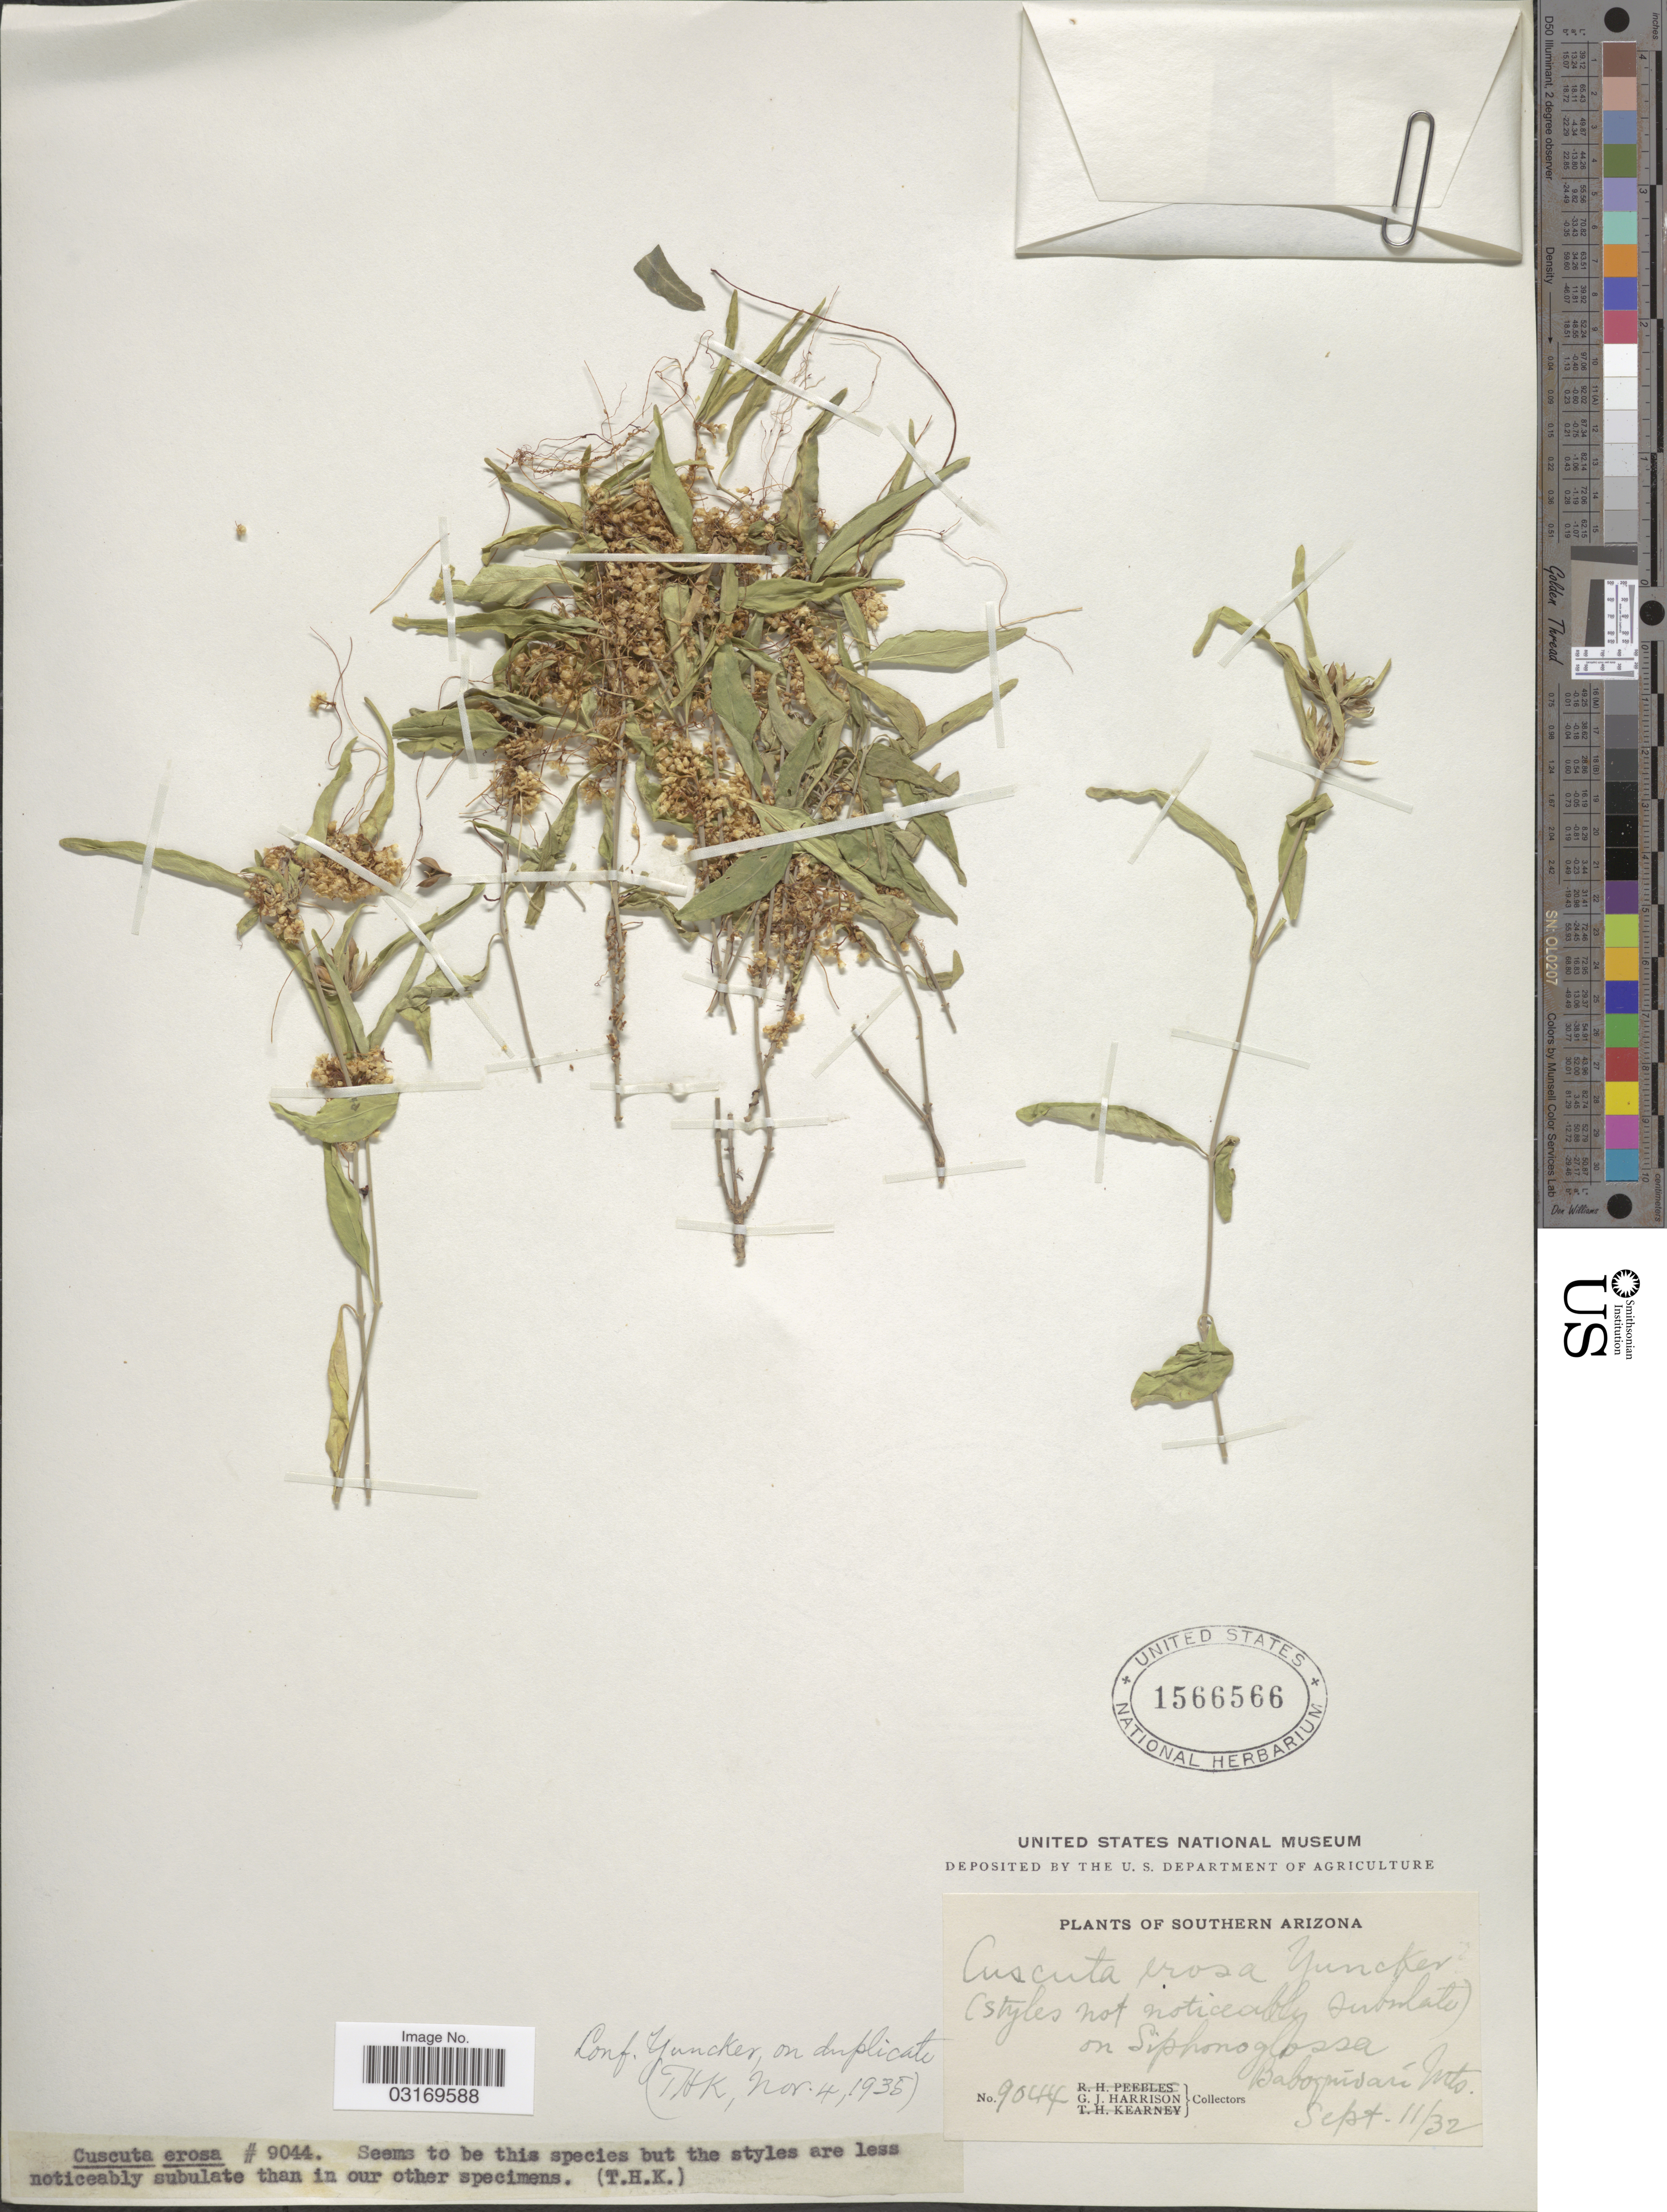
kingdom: Plantae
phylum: Tracheophyta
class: Magnoliopsida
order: Solanales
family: Convolvulaceae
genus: Cuscuta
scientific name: Cuscuta erosa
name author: Yunck.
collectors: G. J. Harrison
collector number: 9044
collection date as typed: Transcribed d/m/y: 11/9/32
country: United States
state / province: Arizona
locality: Southern Arizona. Baboquivari Mts.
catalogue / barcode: US 1566566